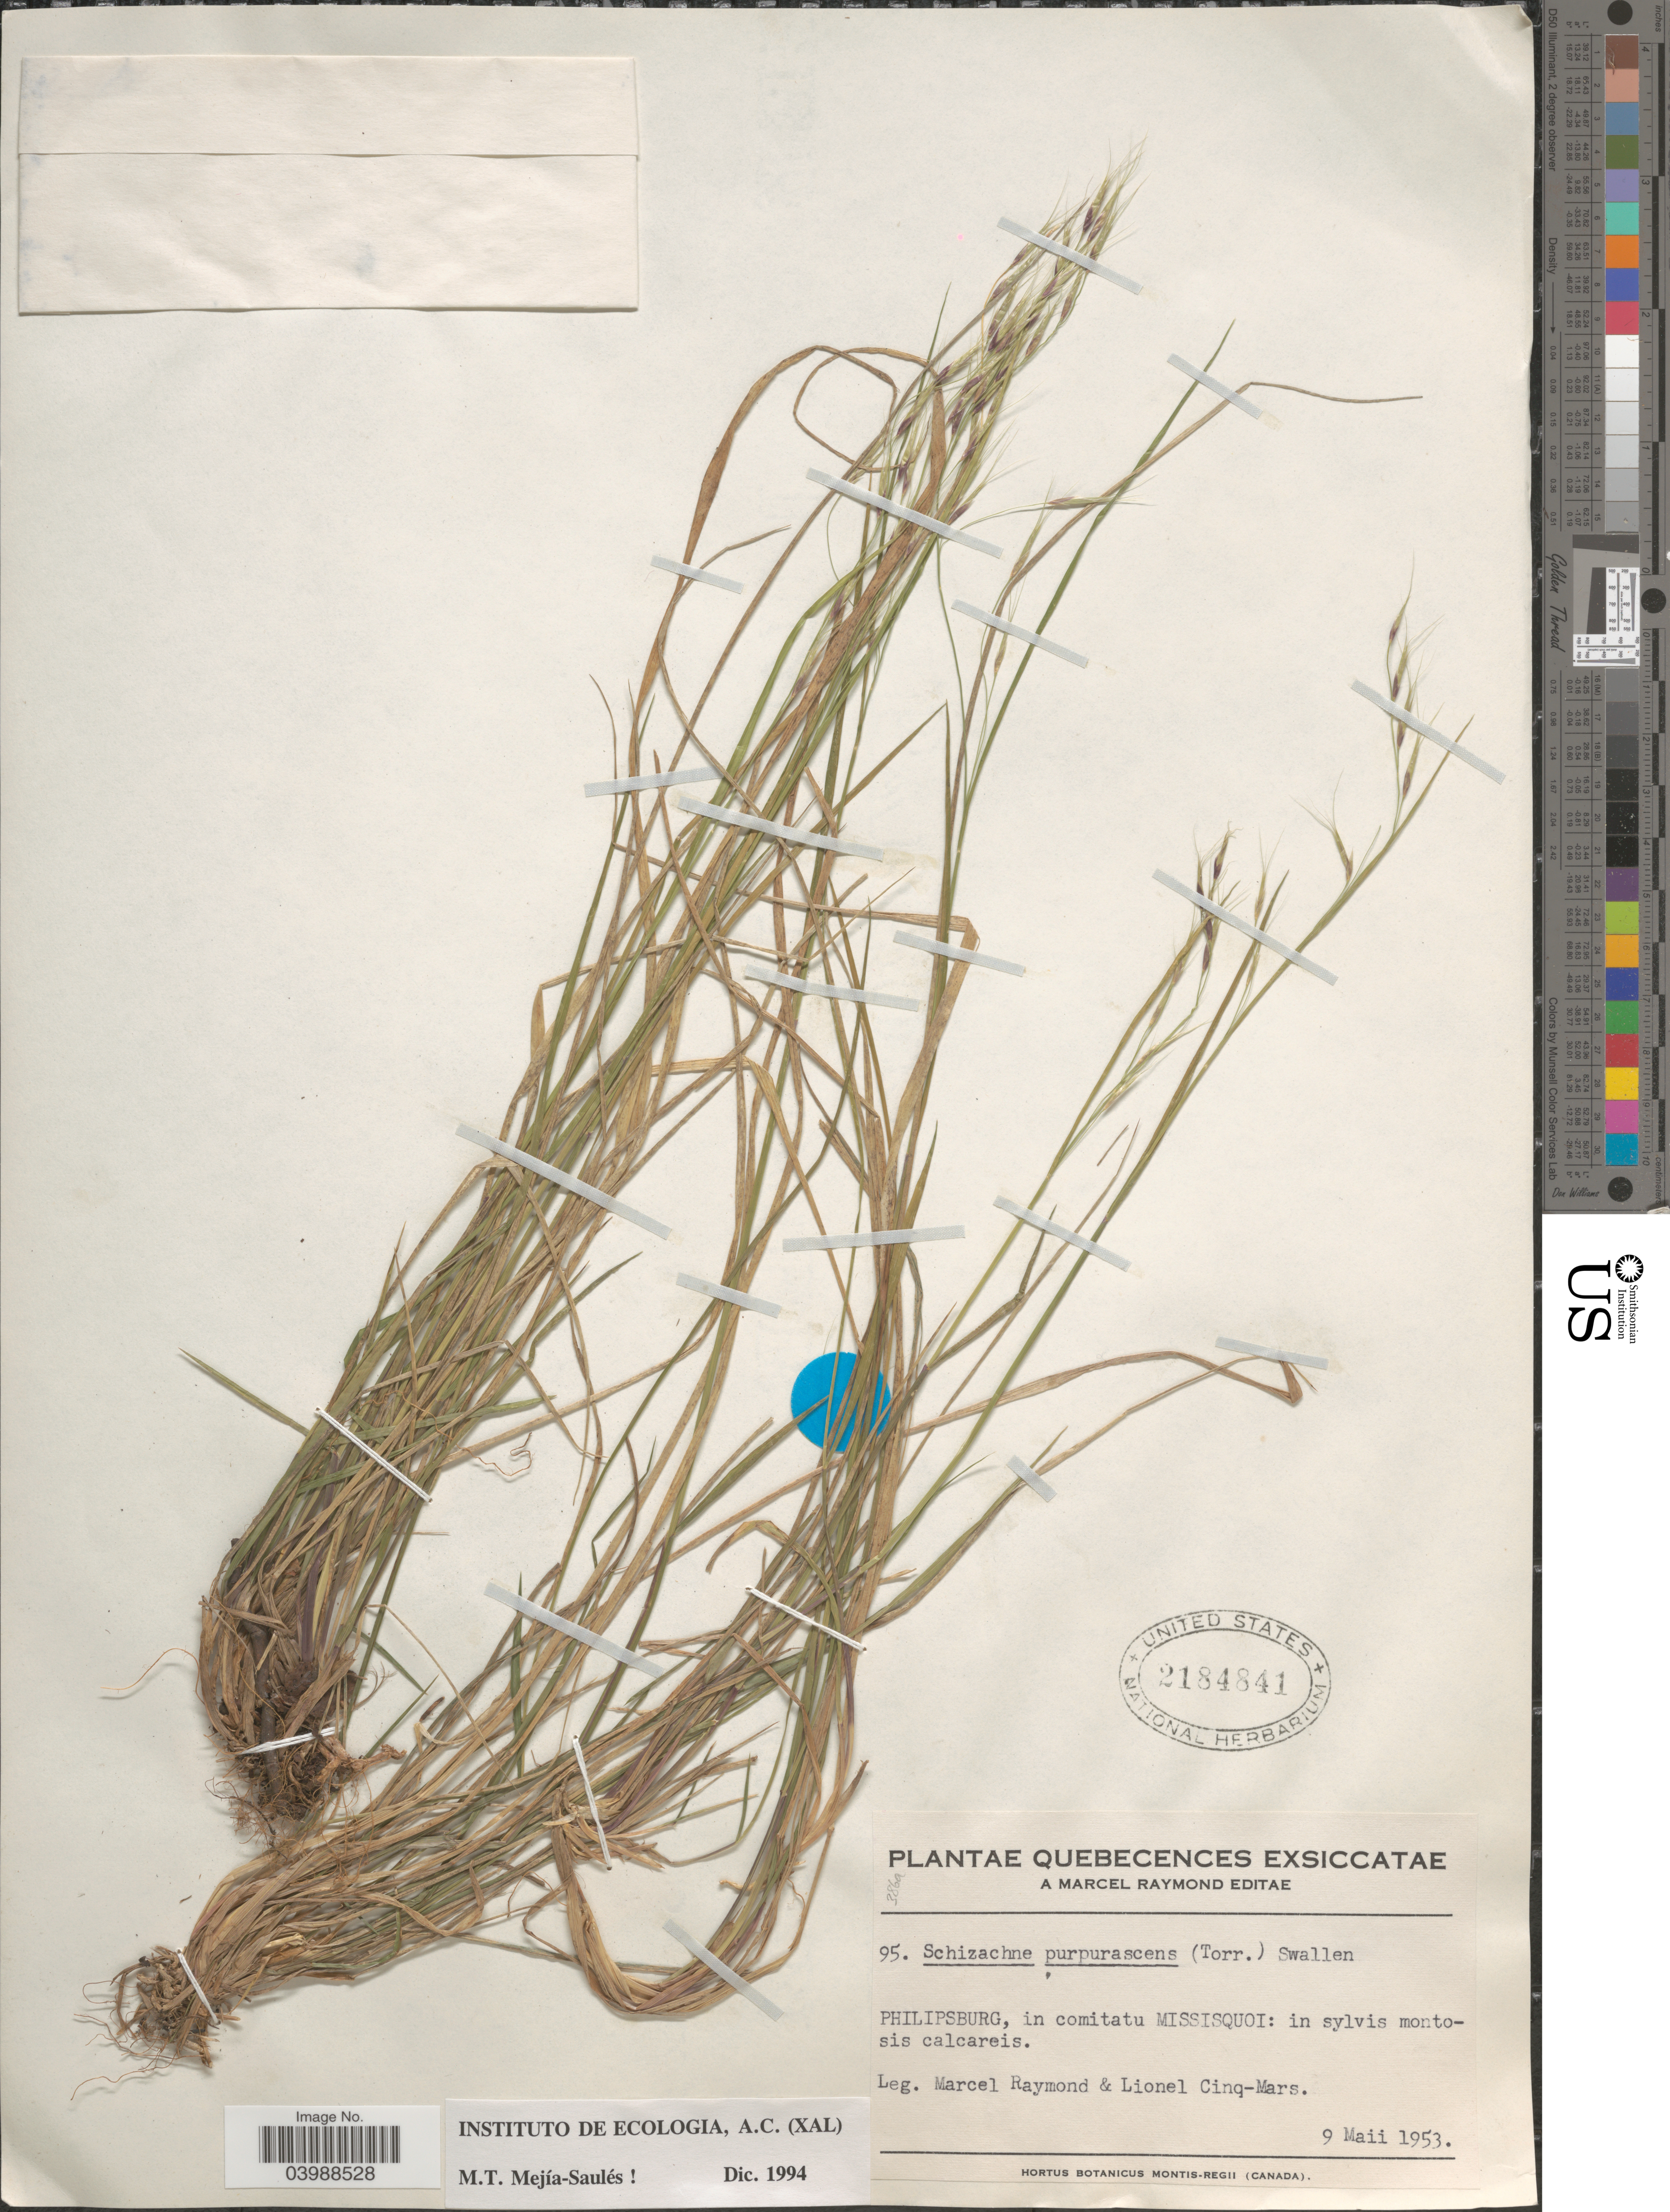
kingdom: Plantae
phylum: Tracheophyta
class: Liliopsida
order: Poales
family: Poaceae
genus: Schizachne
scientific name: Schizachne purpurascens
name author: (Torr.) Swallen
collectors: M. Raymond & L. Cinq-Mars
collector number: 95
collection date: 1953-05-09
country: Canada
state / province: Quebec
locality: Philipsburg, in comitatu Missisquoi.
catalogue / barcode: US 2184841